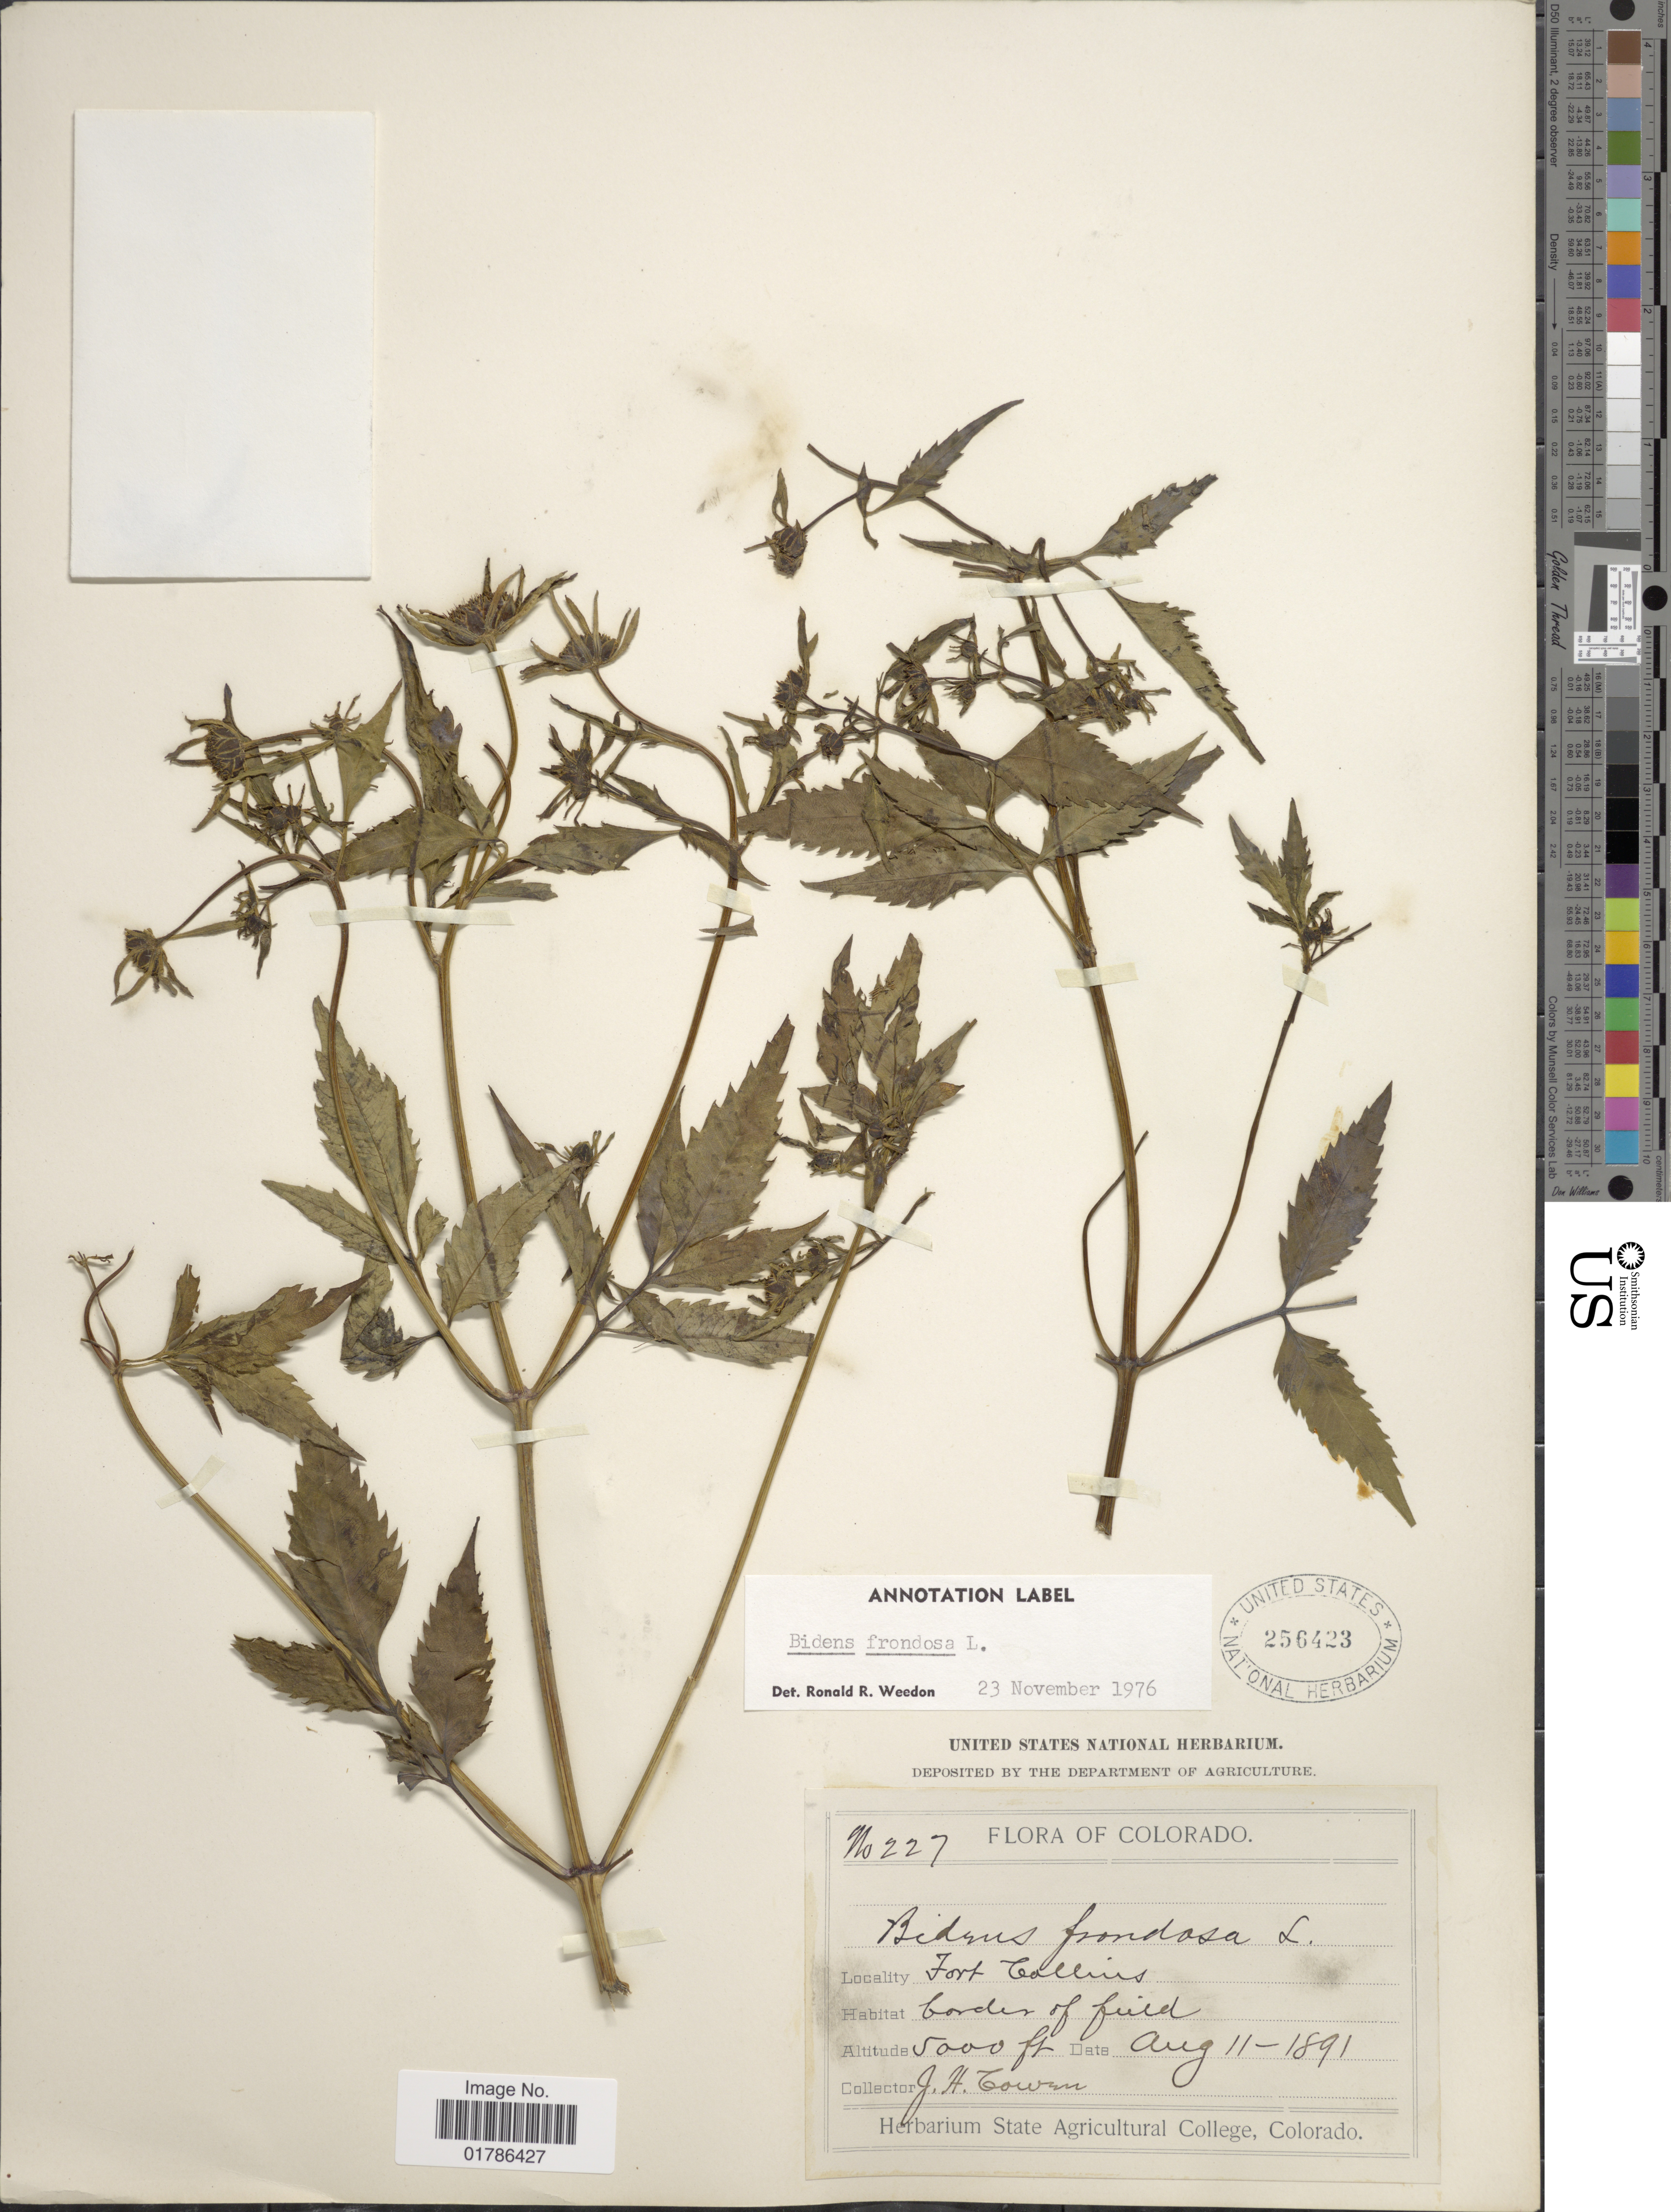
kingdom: Plantae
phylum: Tracheophyta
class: Magnoliopsida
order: Asterales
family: Asteraceae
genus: Bidens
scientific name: Bidens frondosa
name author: L.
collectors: J. H. Cowen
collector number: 227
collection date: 1891-08-11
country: United States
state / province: Colorado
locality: Fort Collins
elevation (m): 1524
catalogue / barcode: US 256423